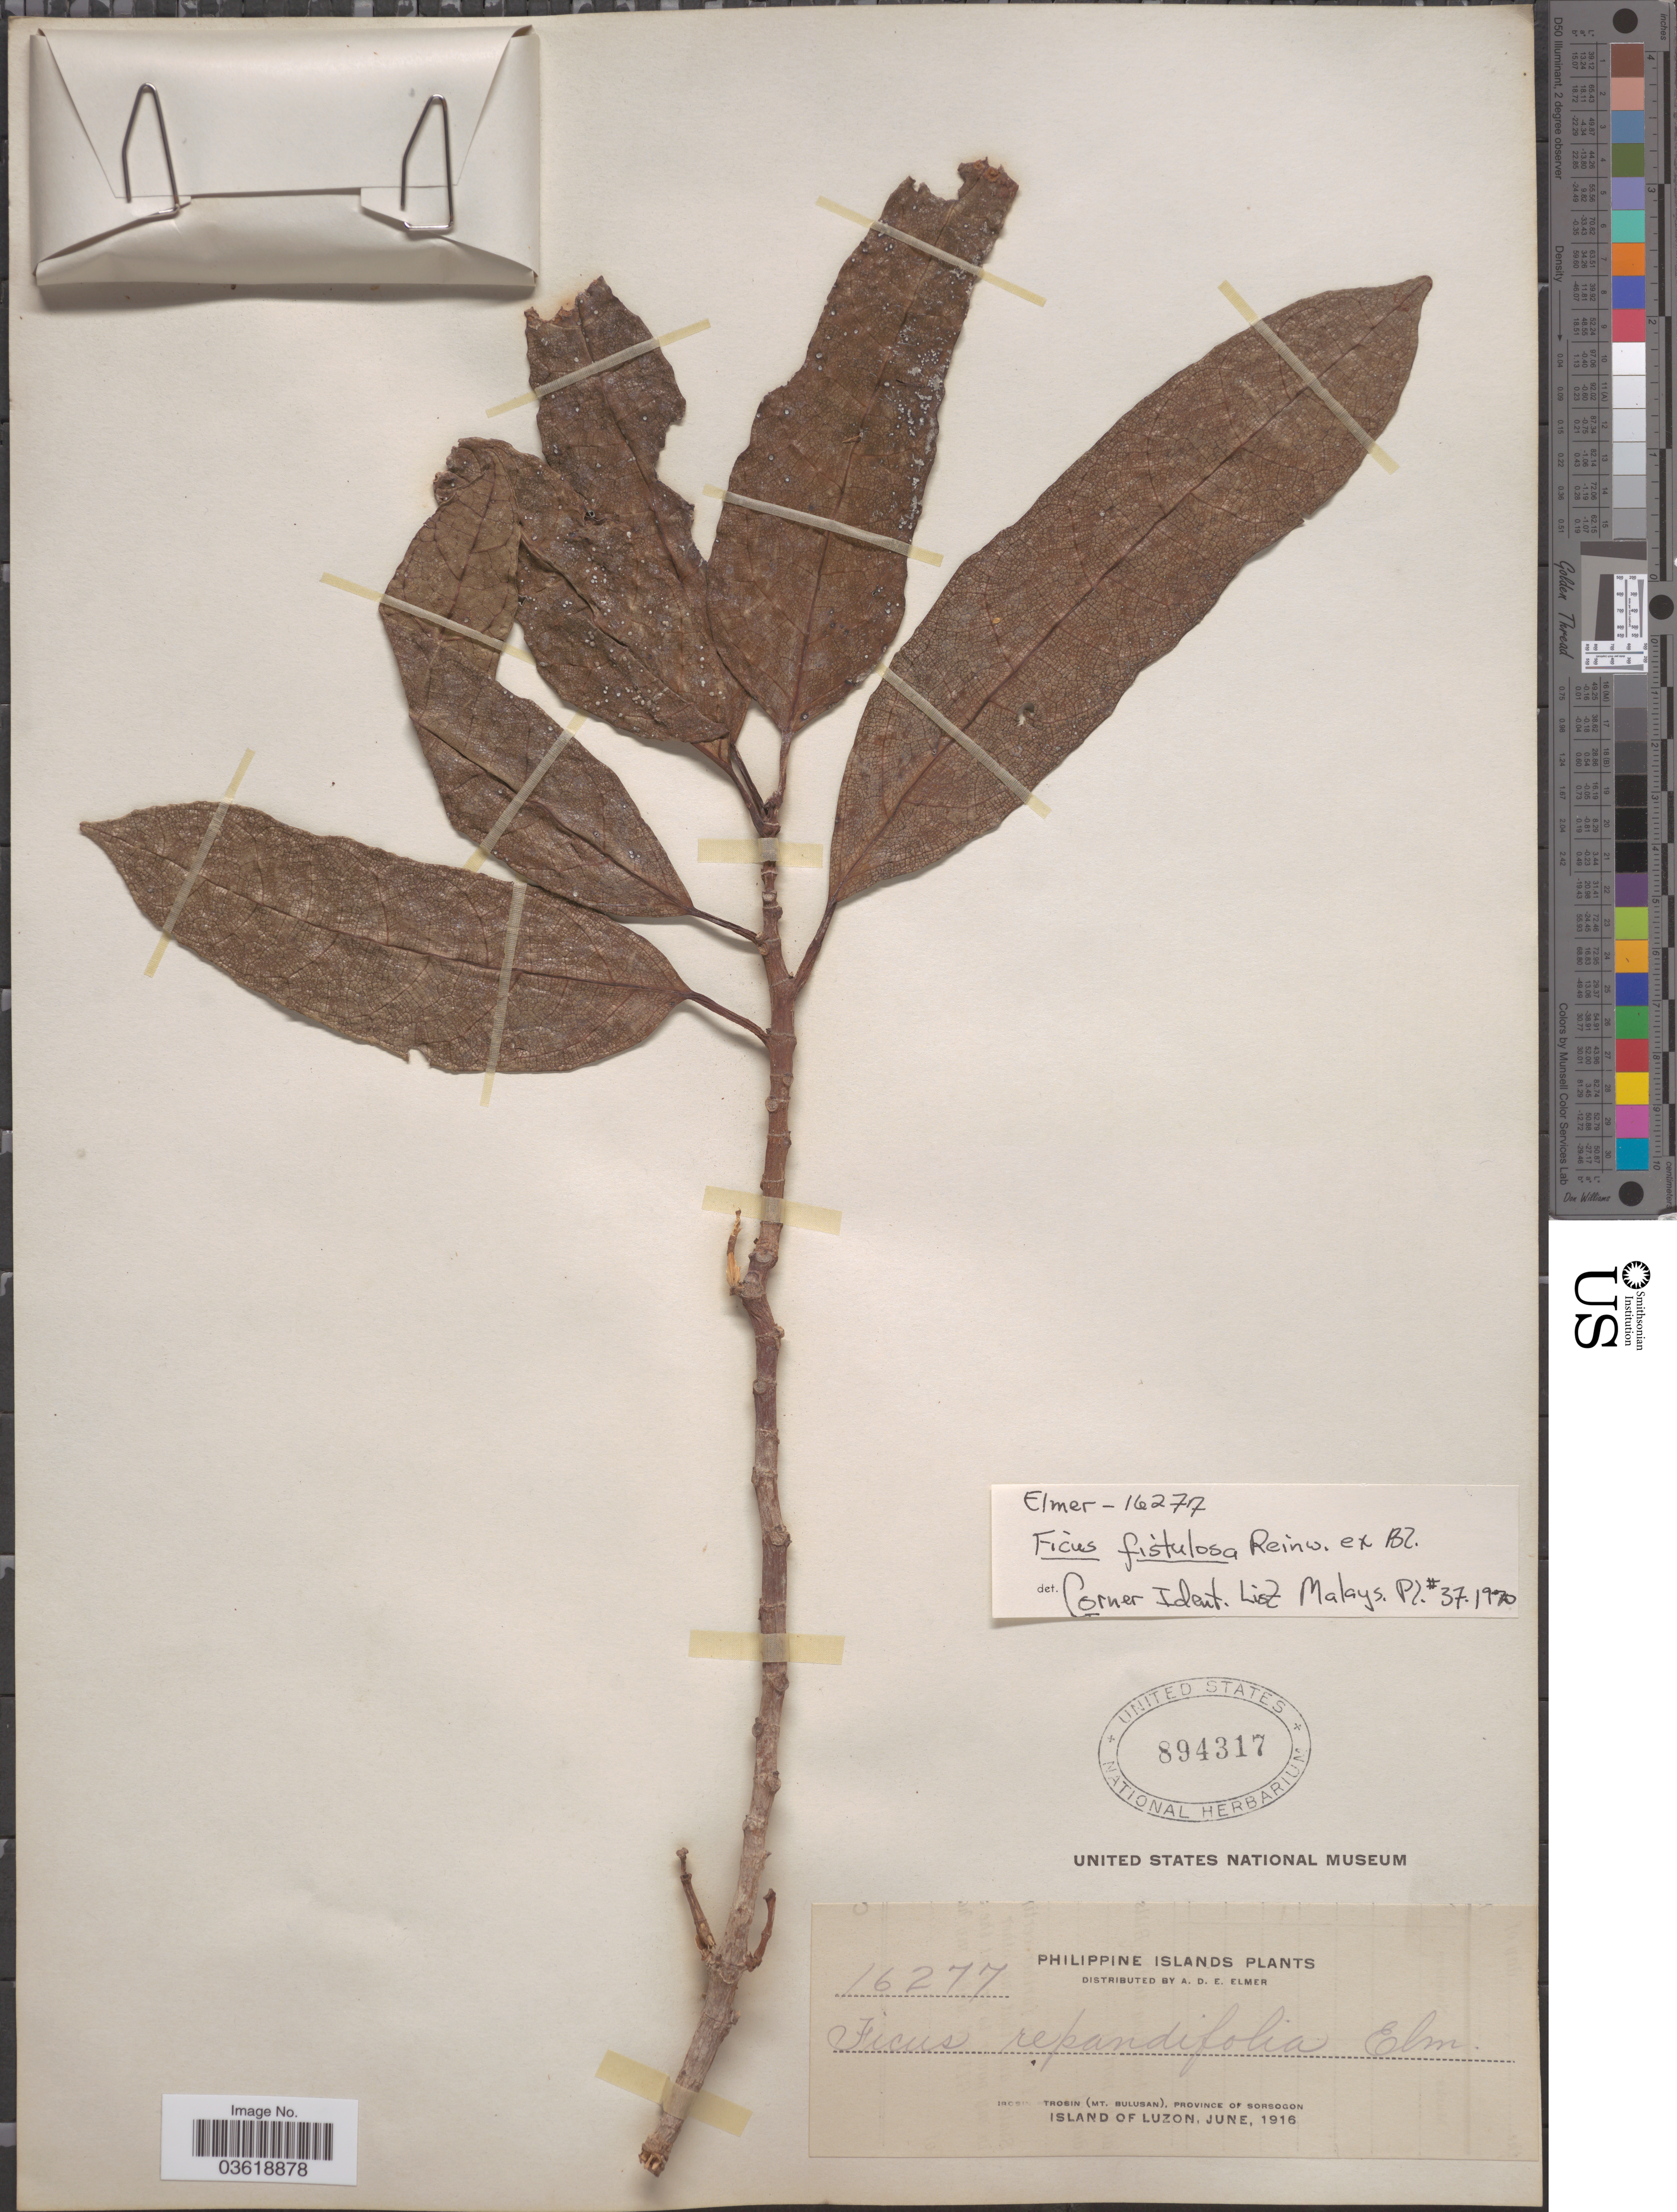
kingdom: Plantae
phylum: Tracheophyta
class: Magnoliopsida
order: Rosales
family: Moraceae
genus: Ficus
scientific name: Ficus fistulosa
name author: Reinw. ex Blume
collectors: A. D. E. Elmer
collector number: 16277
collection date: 1916-06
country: Philippines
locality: Irosi! Trosin (Mt. Bulusan), Province of Sorsogon. Island of Luzon.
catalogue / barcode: US 894317